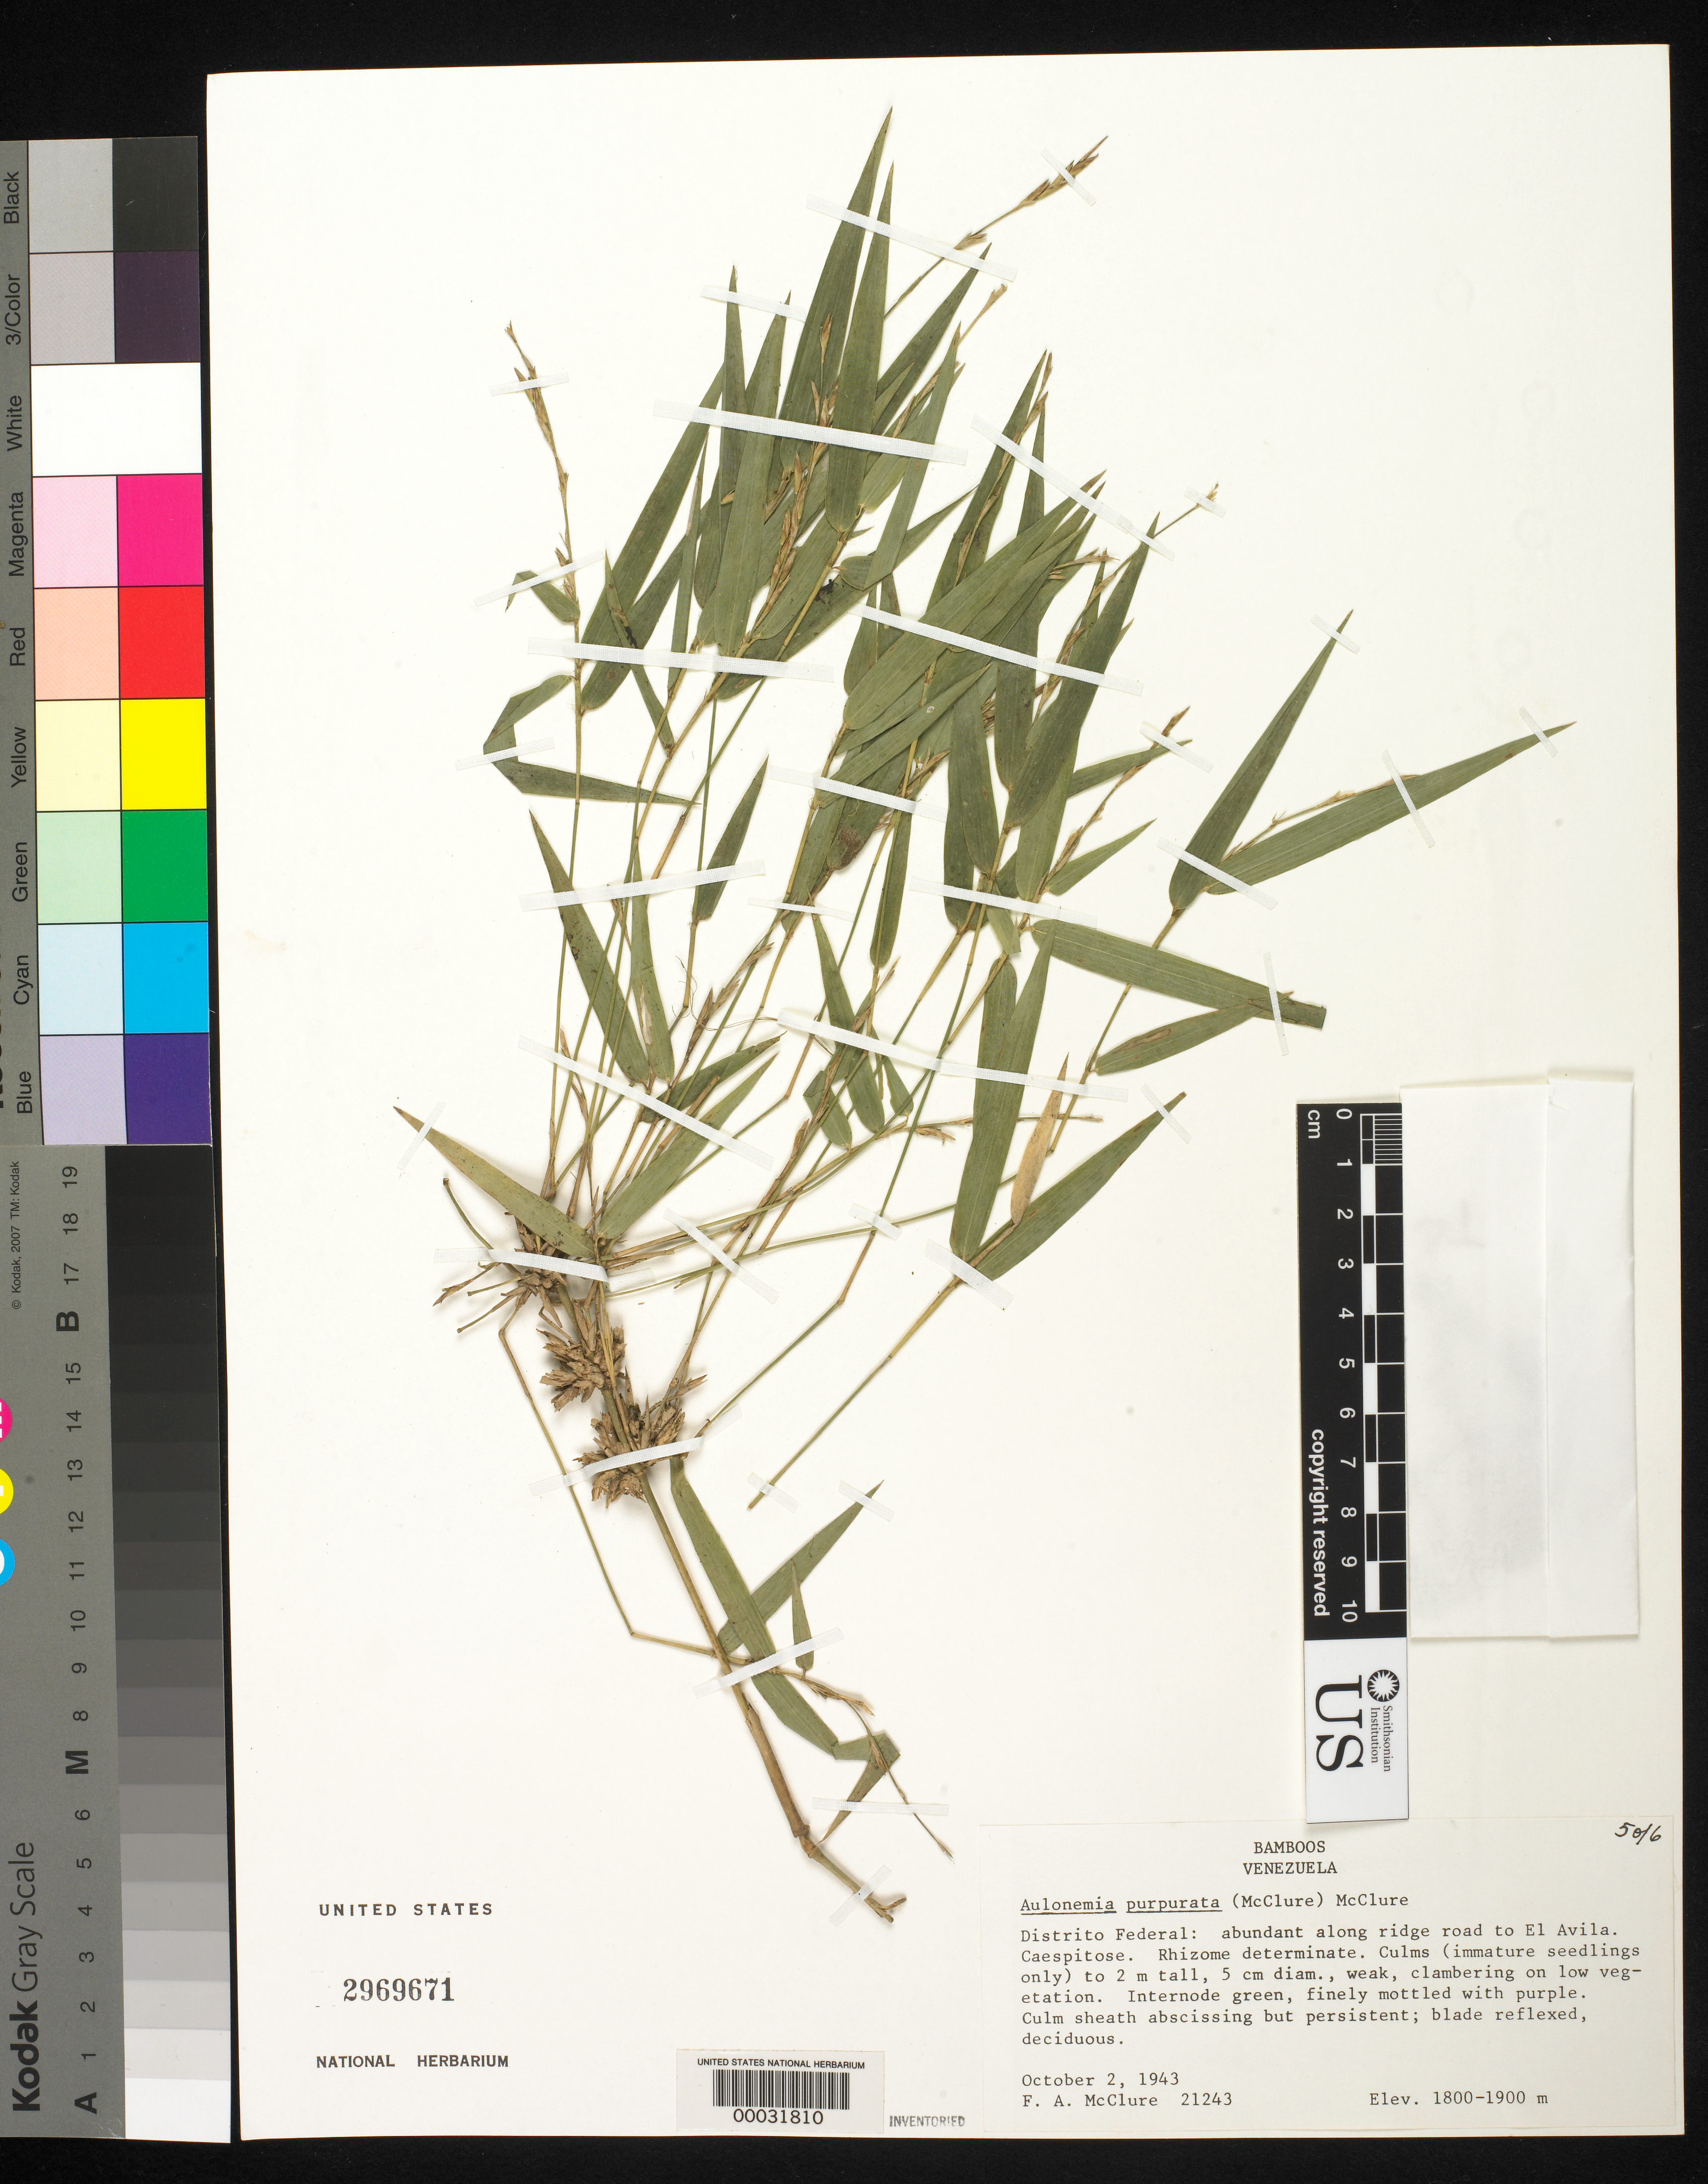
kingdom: Plantae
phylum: Tracheophyta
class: Liliopsida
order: Poales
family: Poaceae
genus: Aulonemia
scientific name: Aulonemia purpurata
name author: (McClure) McClure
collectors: F. A. McClure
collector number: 21243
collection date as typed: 02 Oct 1943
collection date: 1943-10-02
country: Venezuela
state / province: Miranda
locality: El avila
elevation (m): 1800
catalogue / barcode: US 2969671